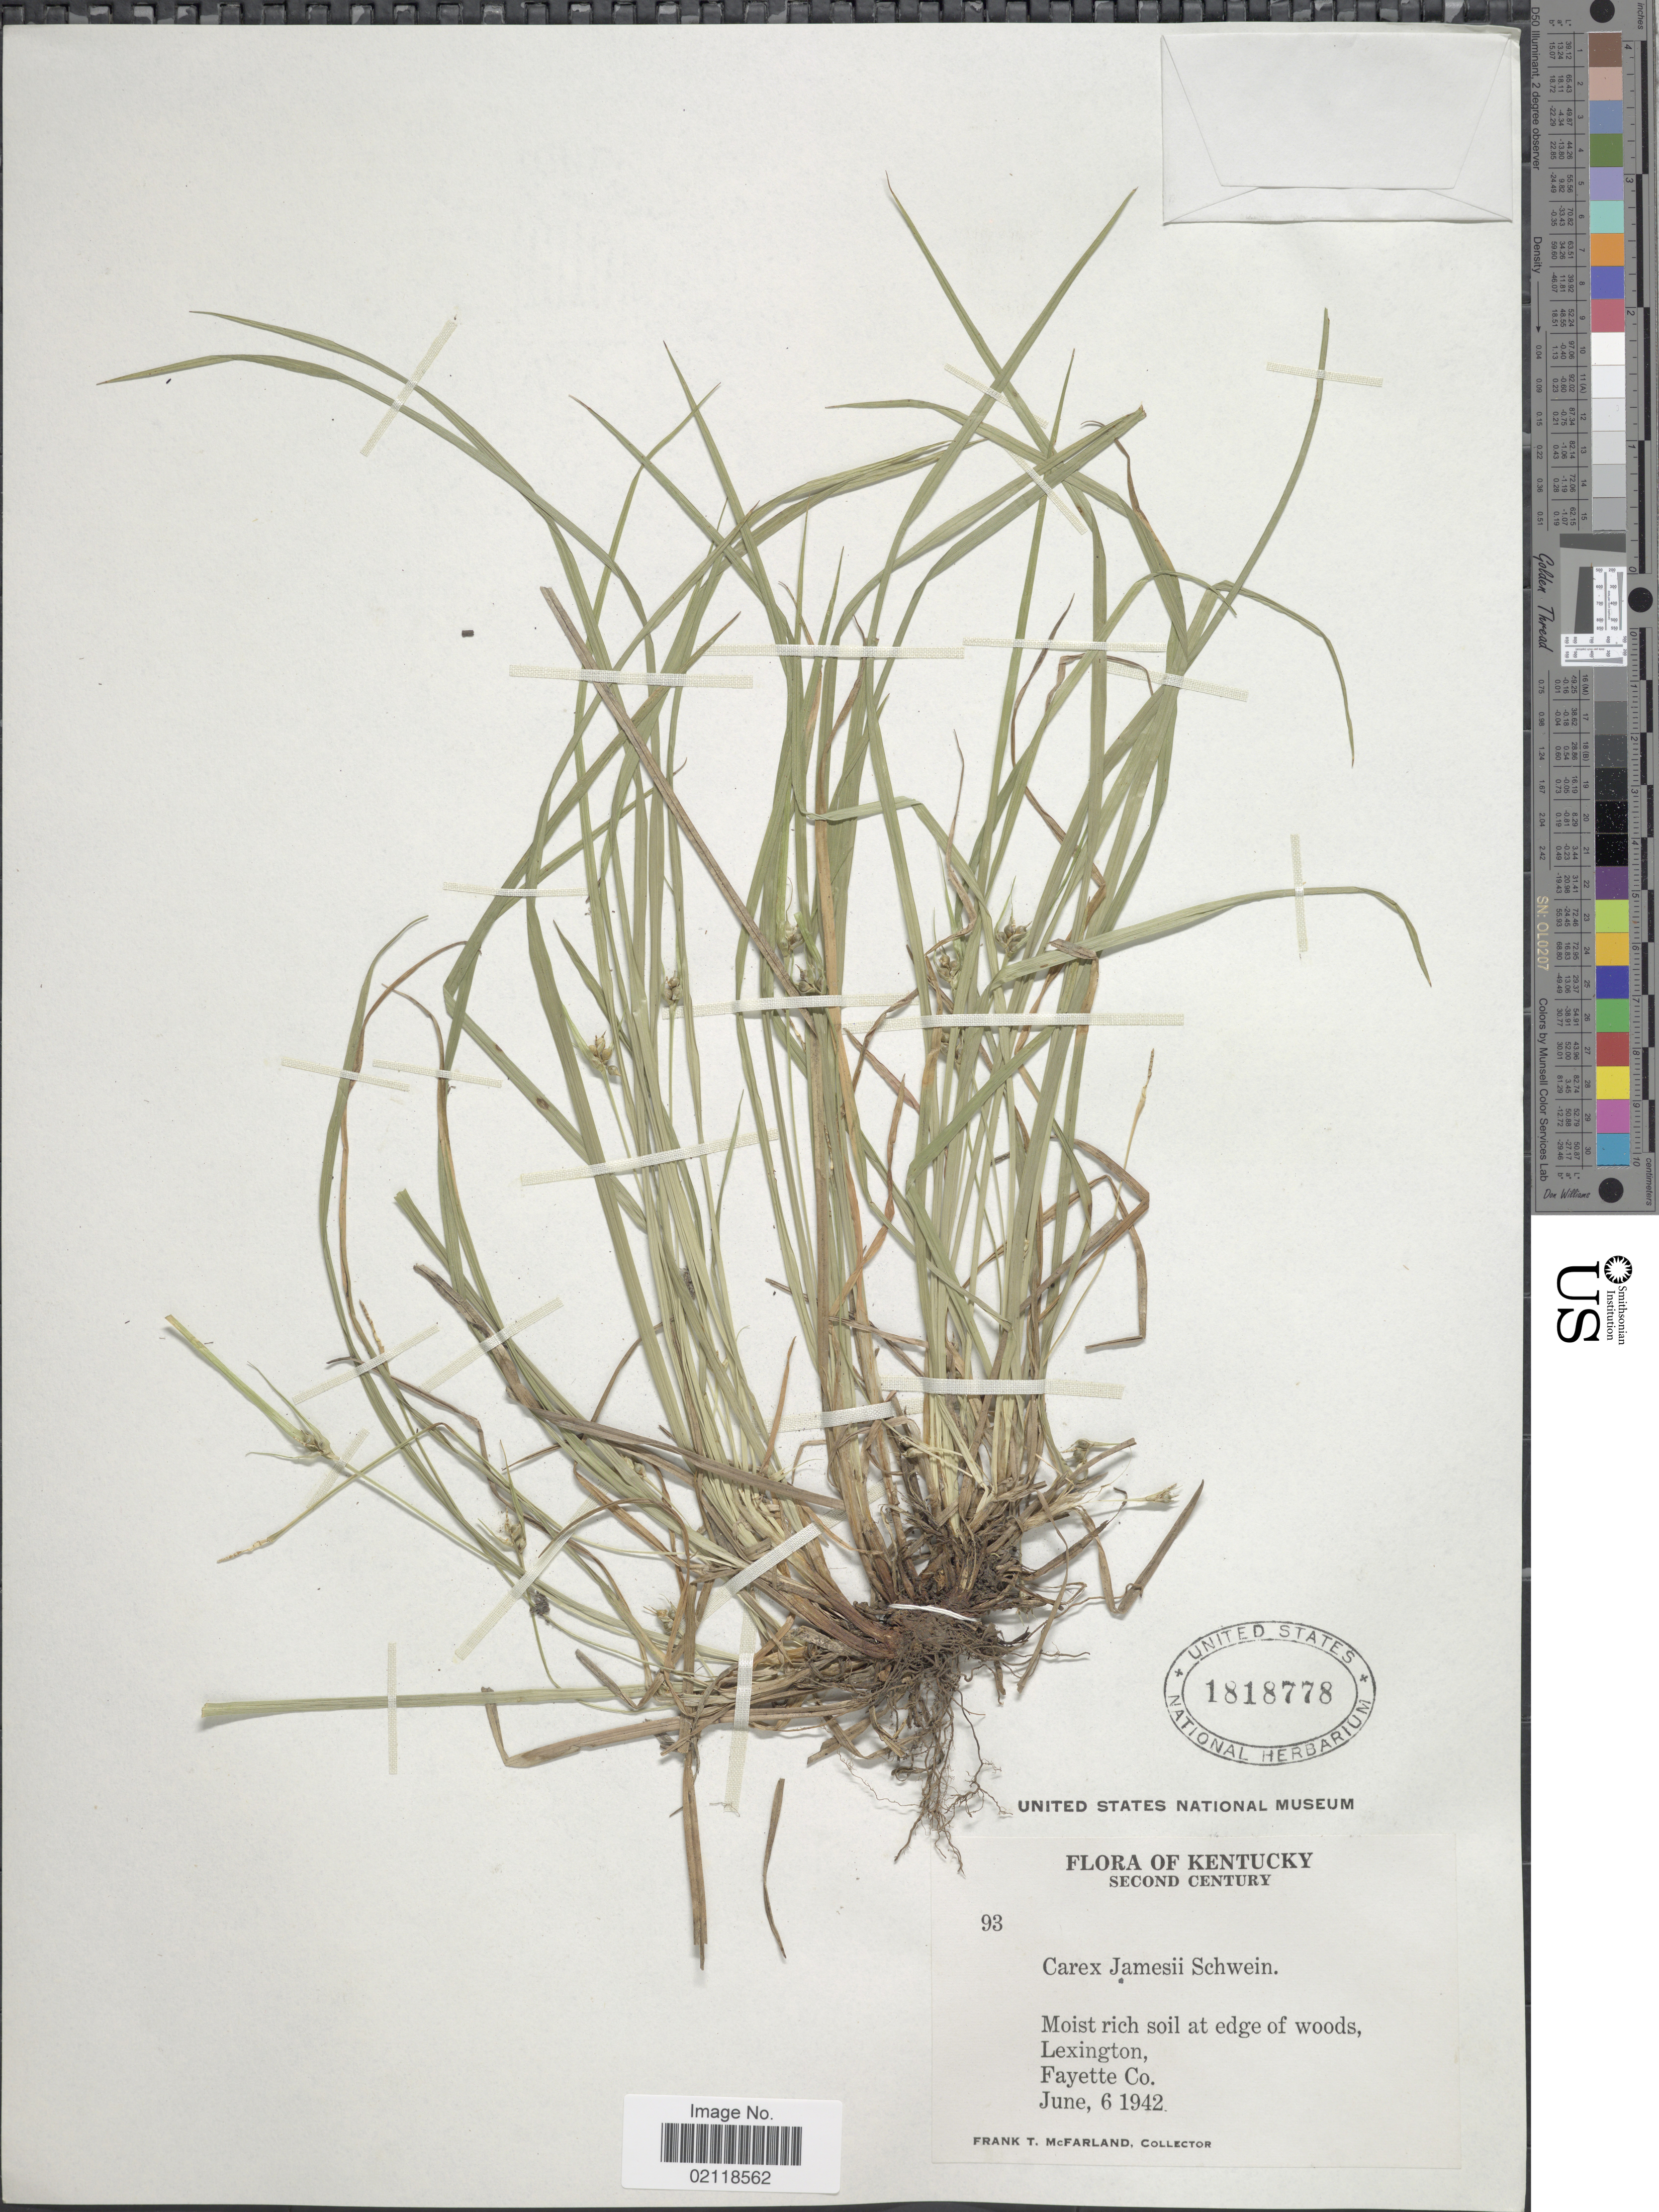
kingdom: Plantae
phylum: Tracheophyta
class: Liliopsida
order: Poales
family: Cyperaceae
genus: Carex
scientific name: Carex jamesii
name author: Schwein.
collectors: F. McFarland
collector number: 93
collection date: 1942-06-06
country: United States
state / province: Kentucky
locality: Second Century, Lexington, Fayette Co., at edge of woods.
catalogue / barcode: US 1818778